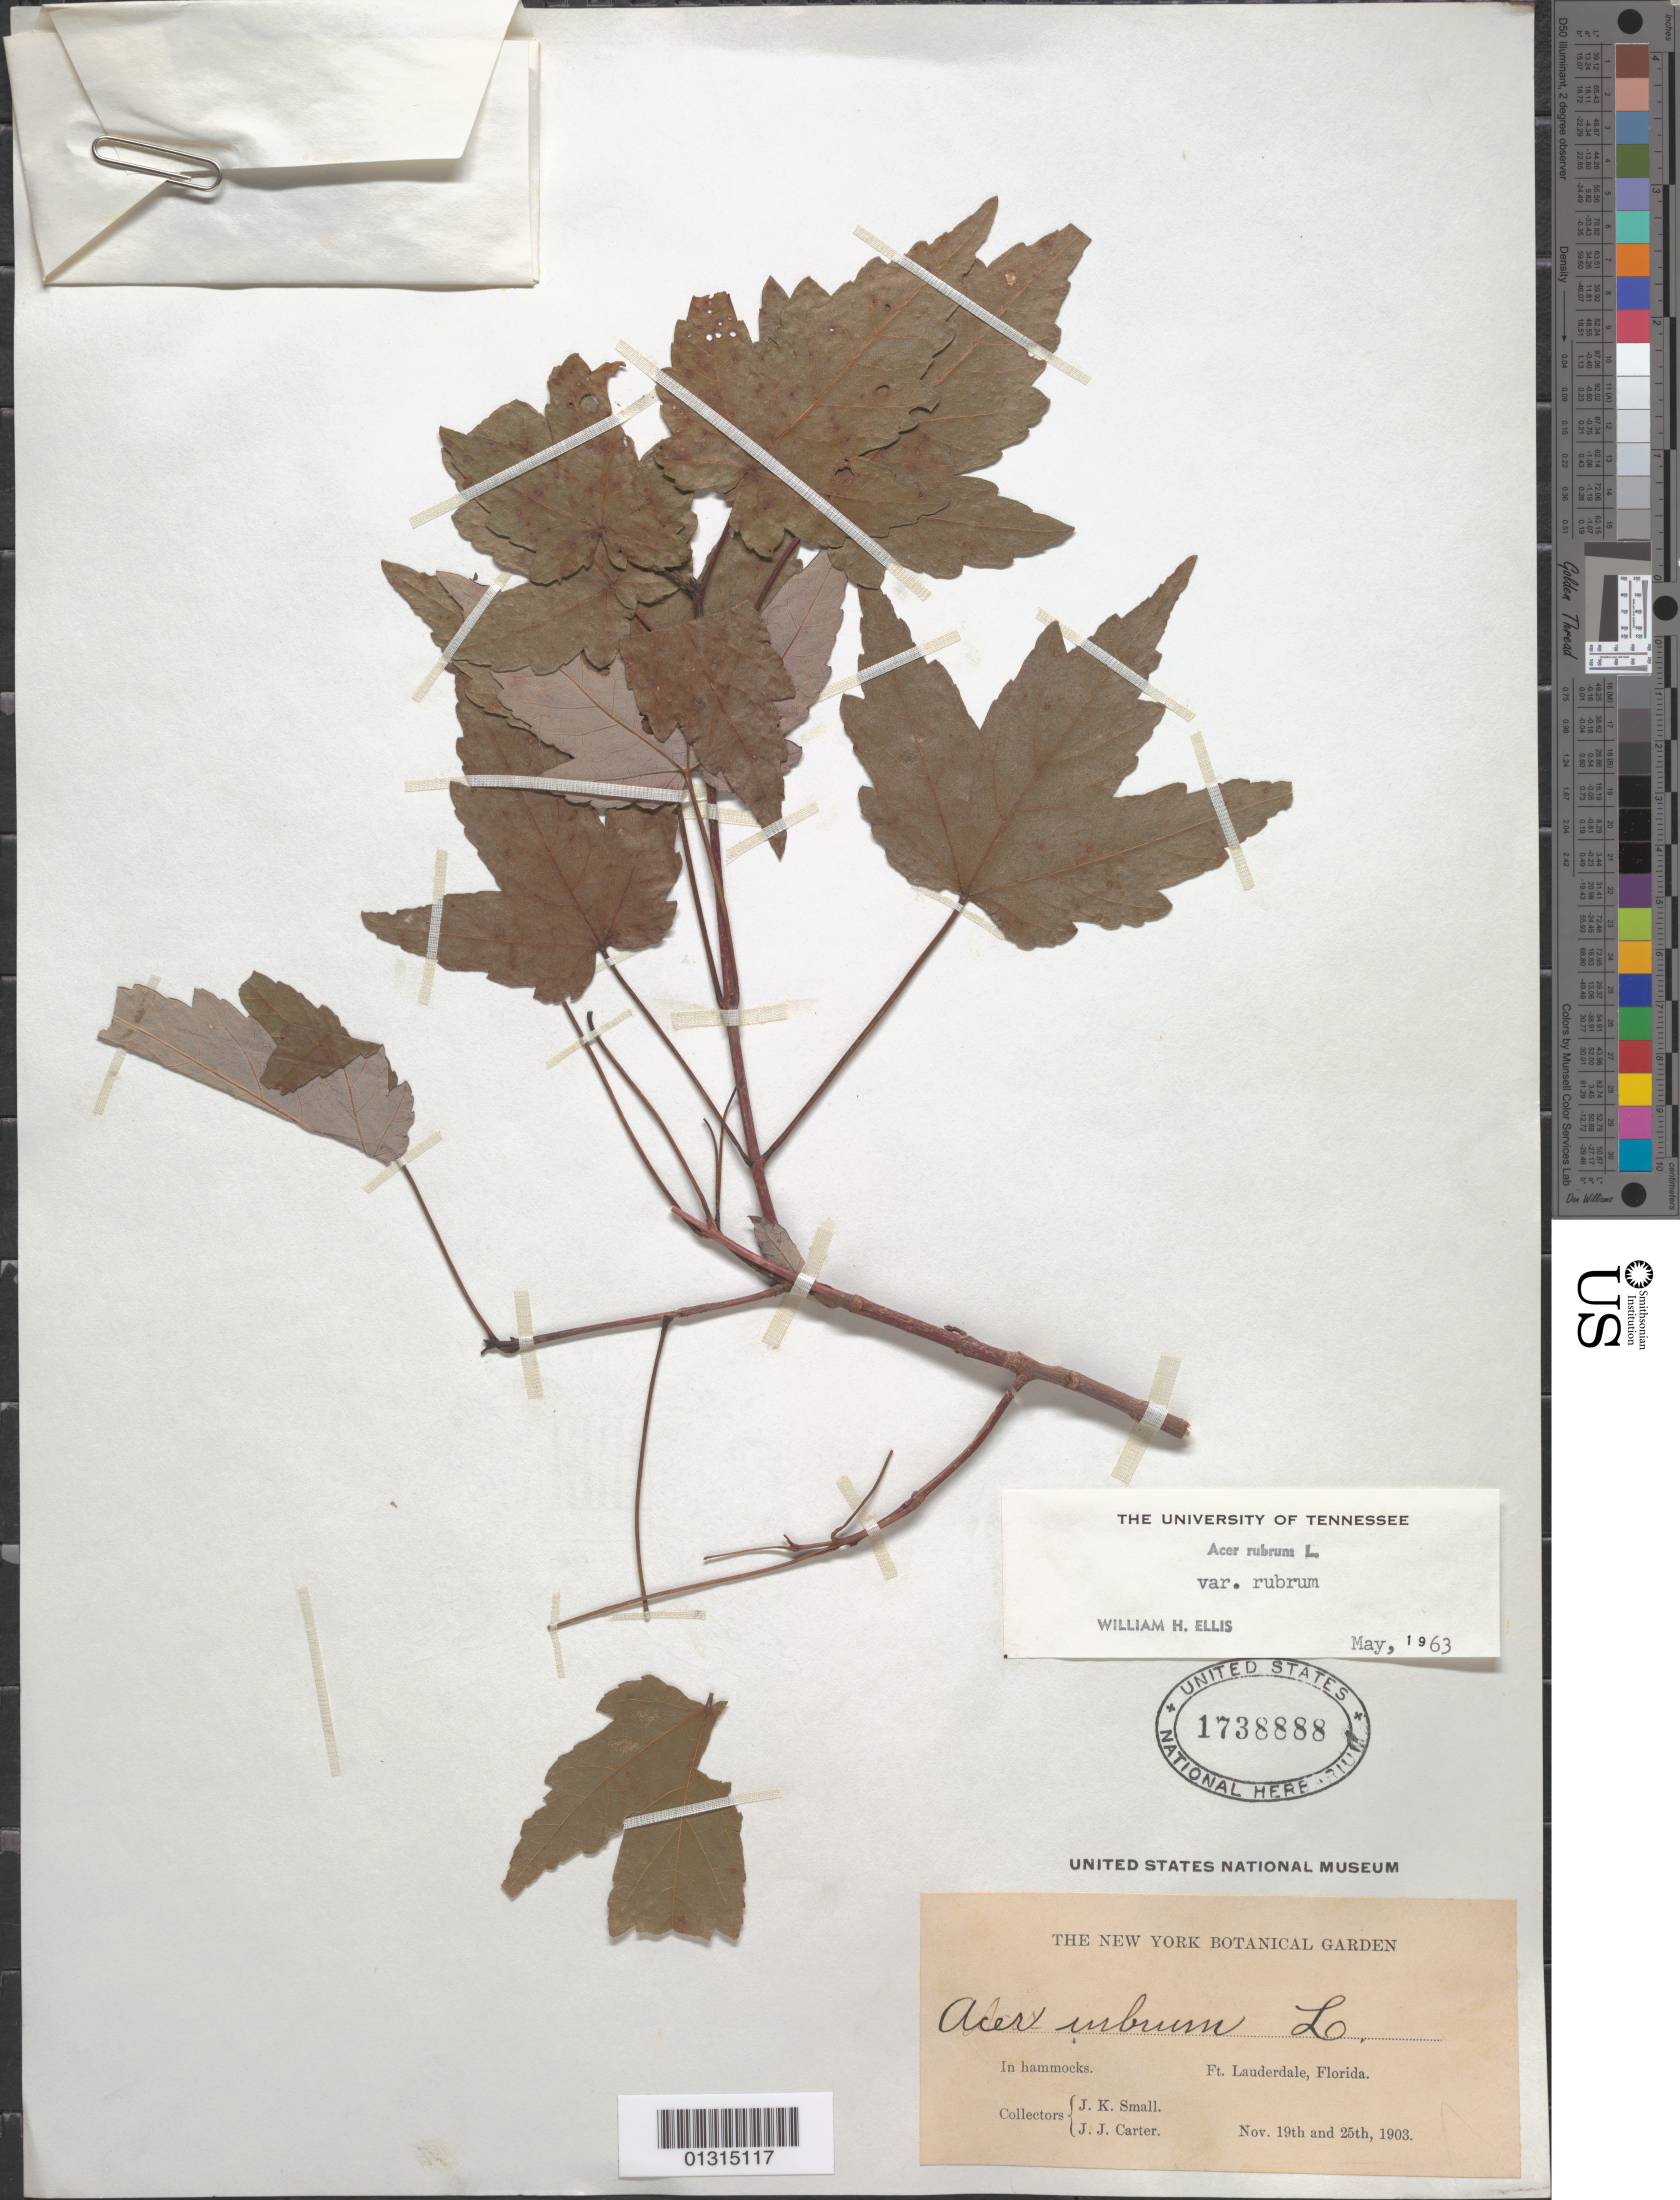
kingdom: Plantae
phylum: Tracheophyta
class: Magnoliopsida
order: Sapindales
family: Sapindaceae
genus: Acer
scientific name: Acer rubrum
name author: L.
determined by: Ellis, W. H.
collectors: J. K. Small & J. J. Carter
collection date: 1903-11-19,1903-11-25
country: United States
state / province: Florida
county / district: Broward County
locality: Ft. Lauderdale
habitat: In hammocks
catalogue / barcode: US 1738888